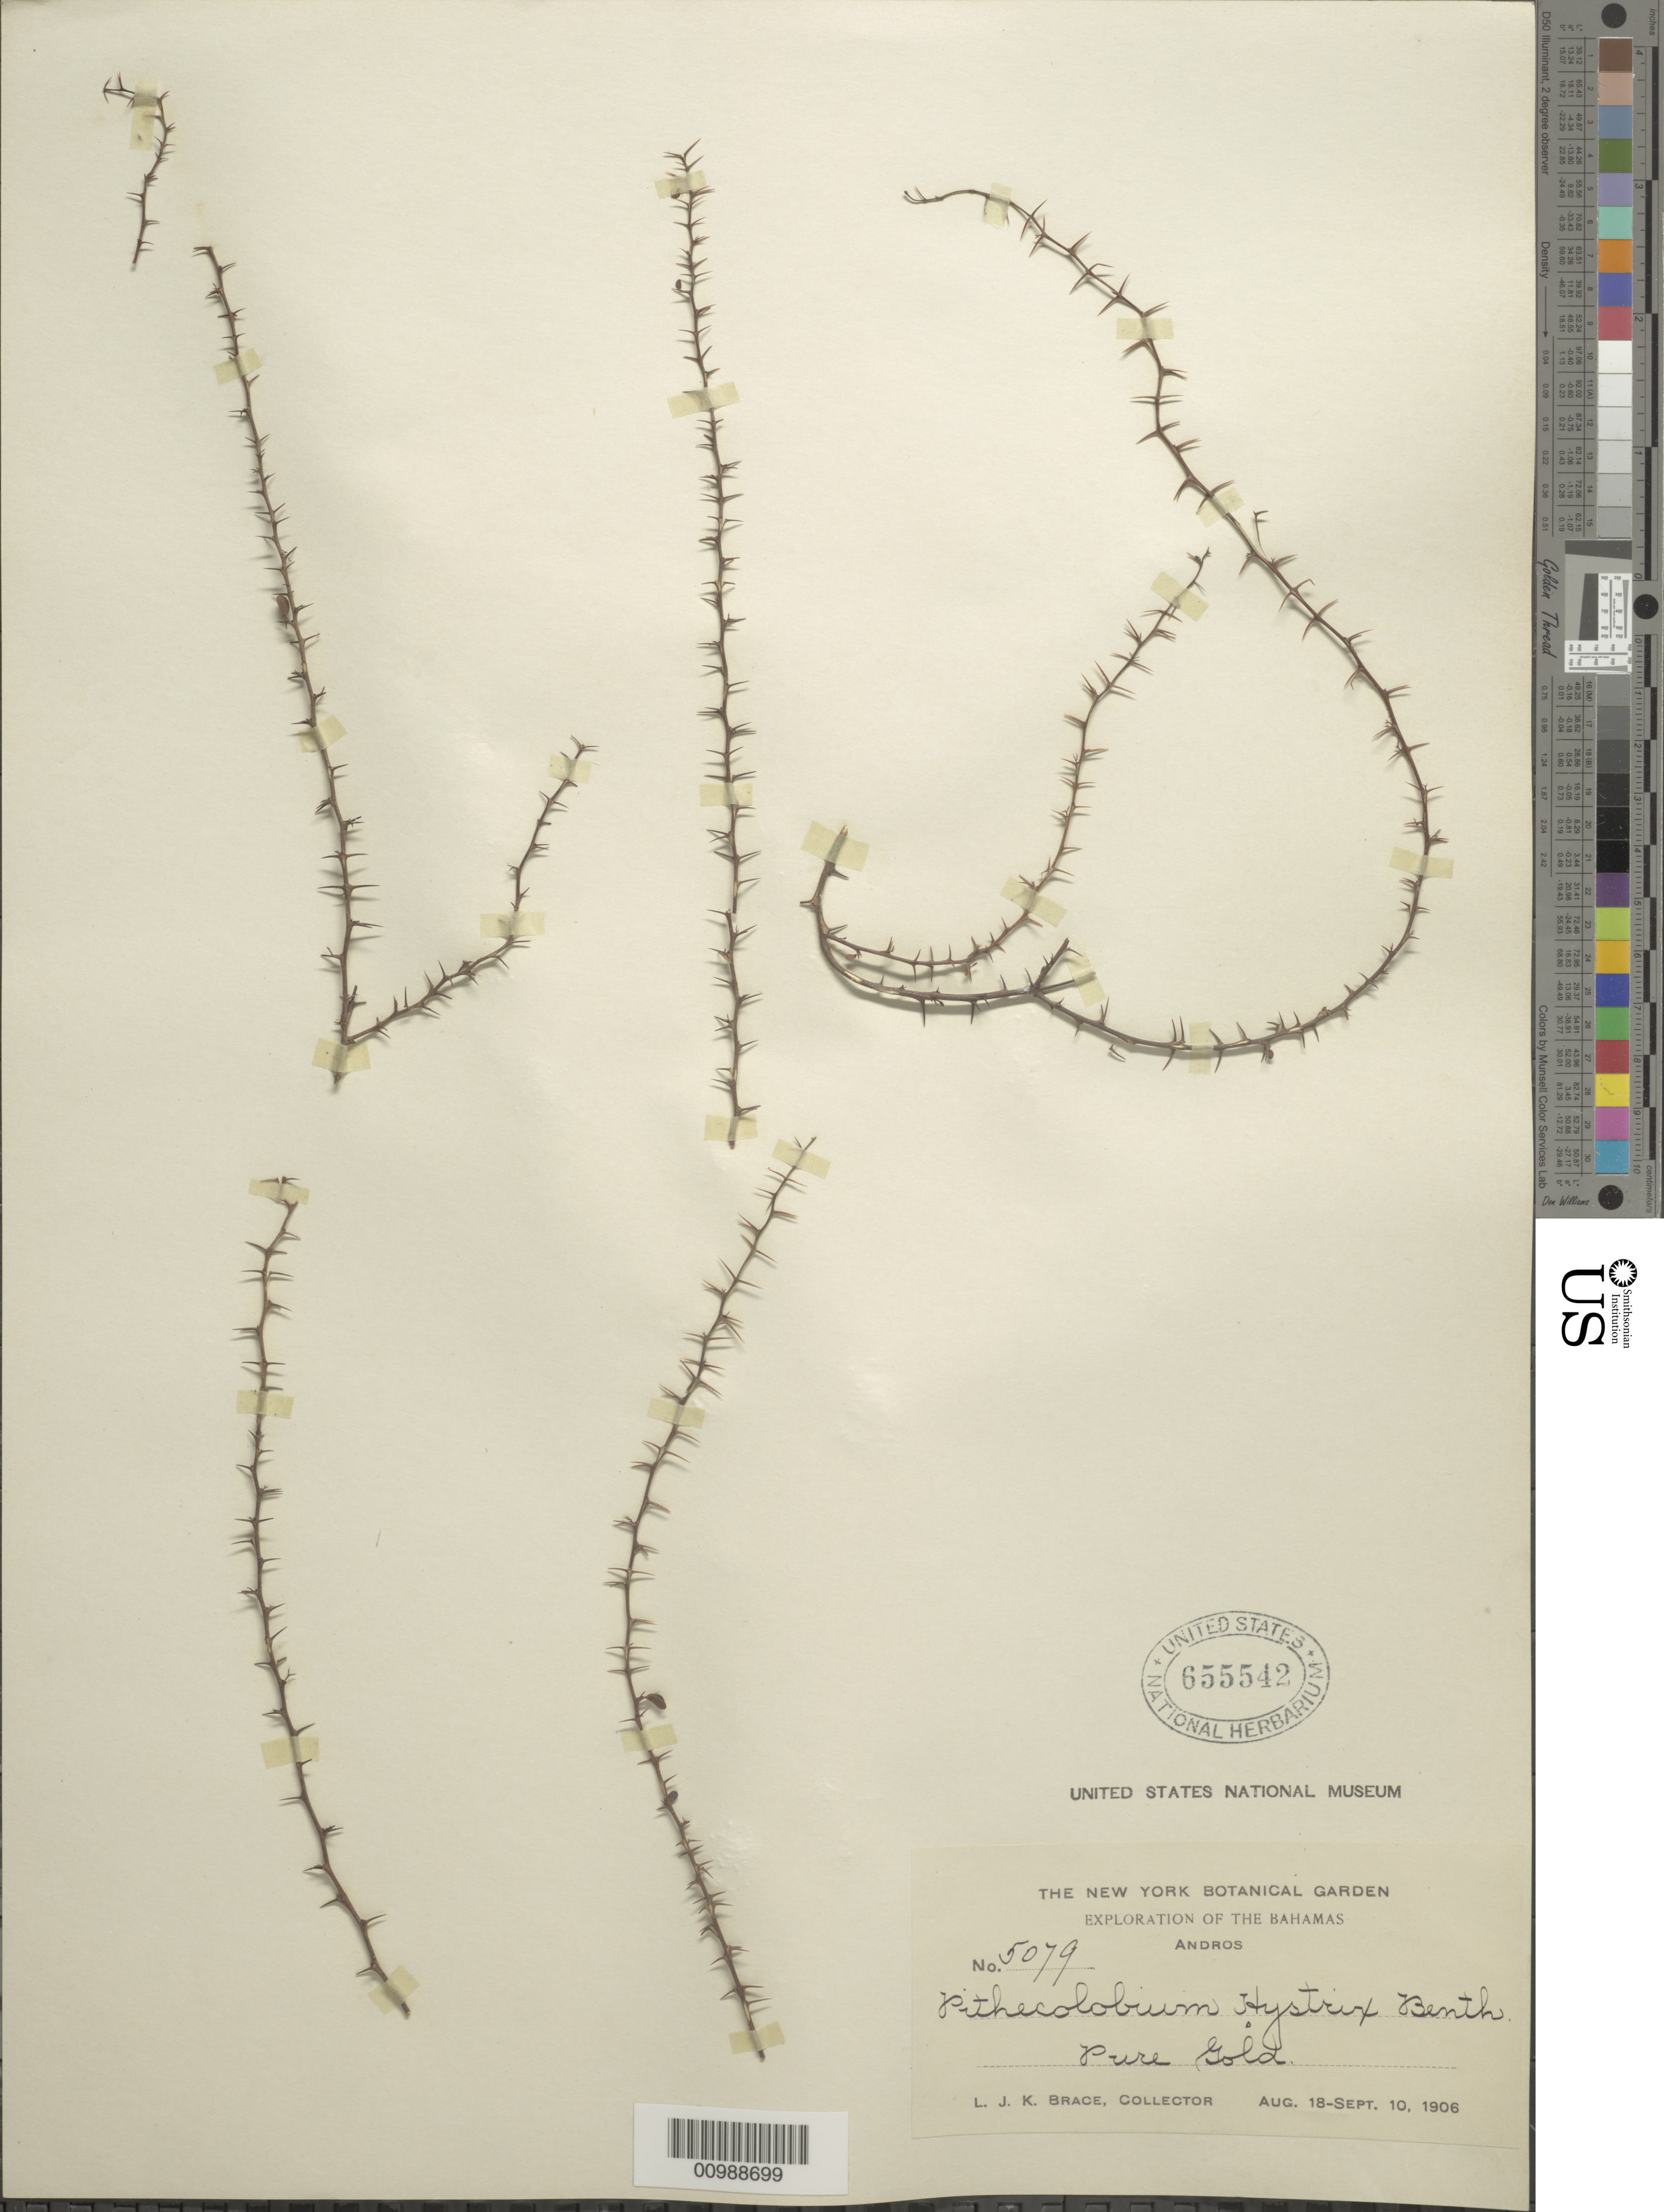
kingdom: Plantae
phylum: Tracheophyta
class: Magnoliopsida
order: Fabales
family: Fabaceae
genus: Pithecellobium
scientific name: Pithecellobium histrix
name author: (A. Rich.) Benth.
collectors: L. J. K. Brace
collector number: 5079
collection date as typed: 18 Aug 1906 to10 Sep 1906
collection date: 1906-08-18/1906-09-10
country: Bahamas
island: Andros I.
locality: Pure Gold.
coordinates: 0 N, 0 E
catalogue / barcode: US 655542